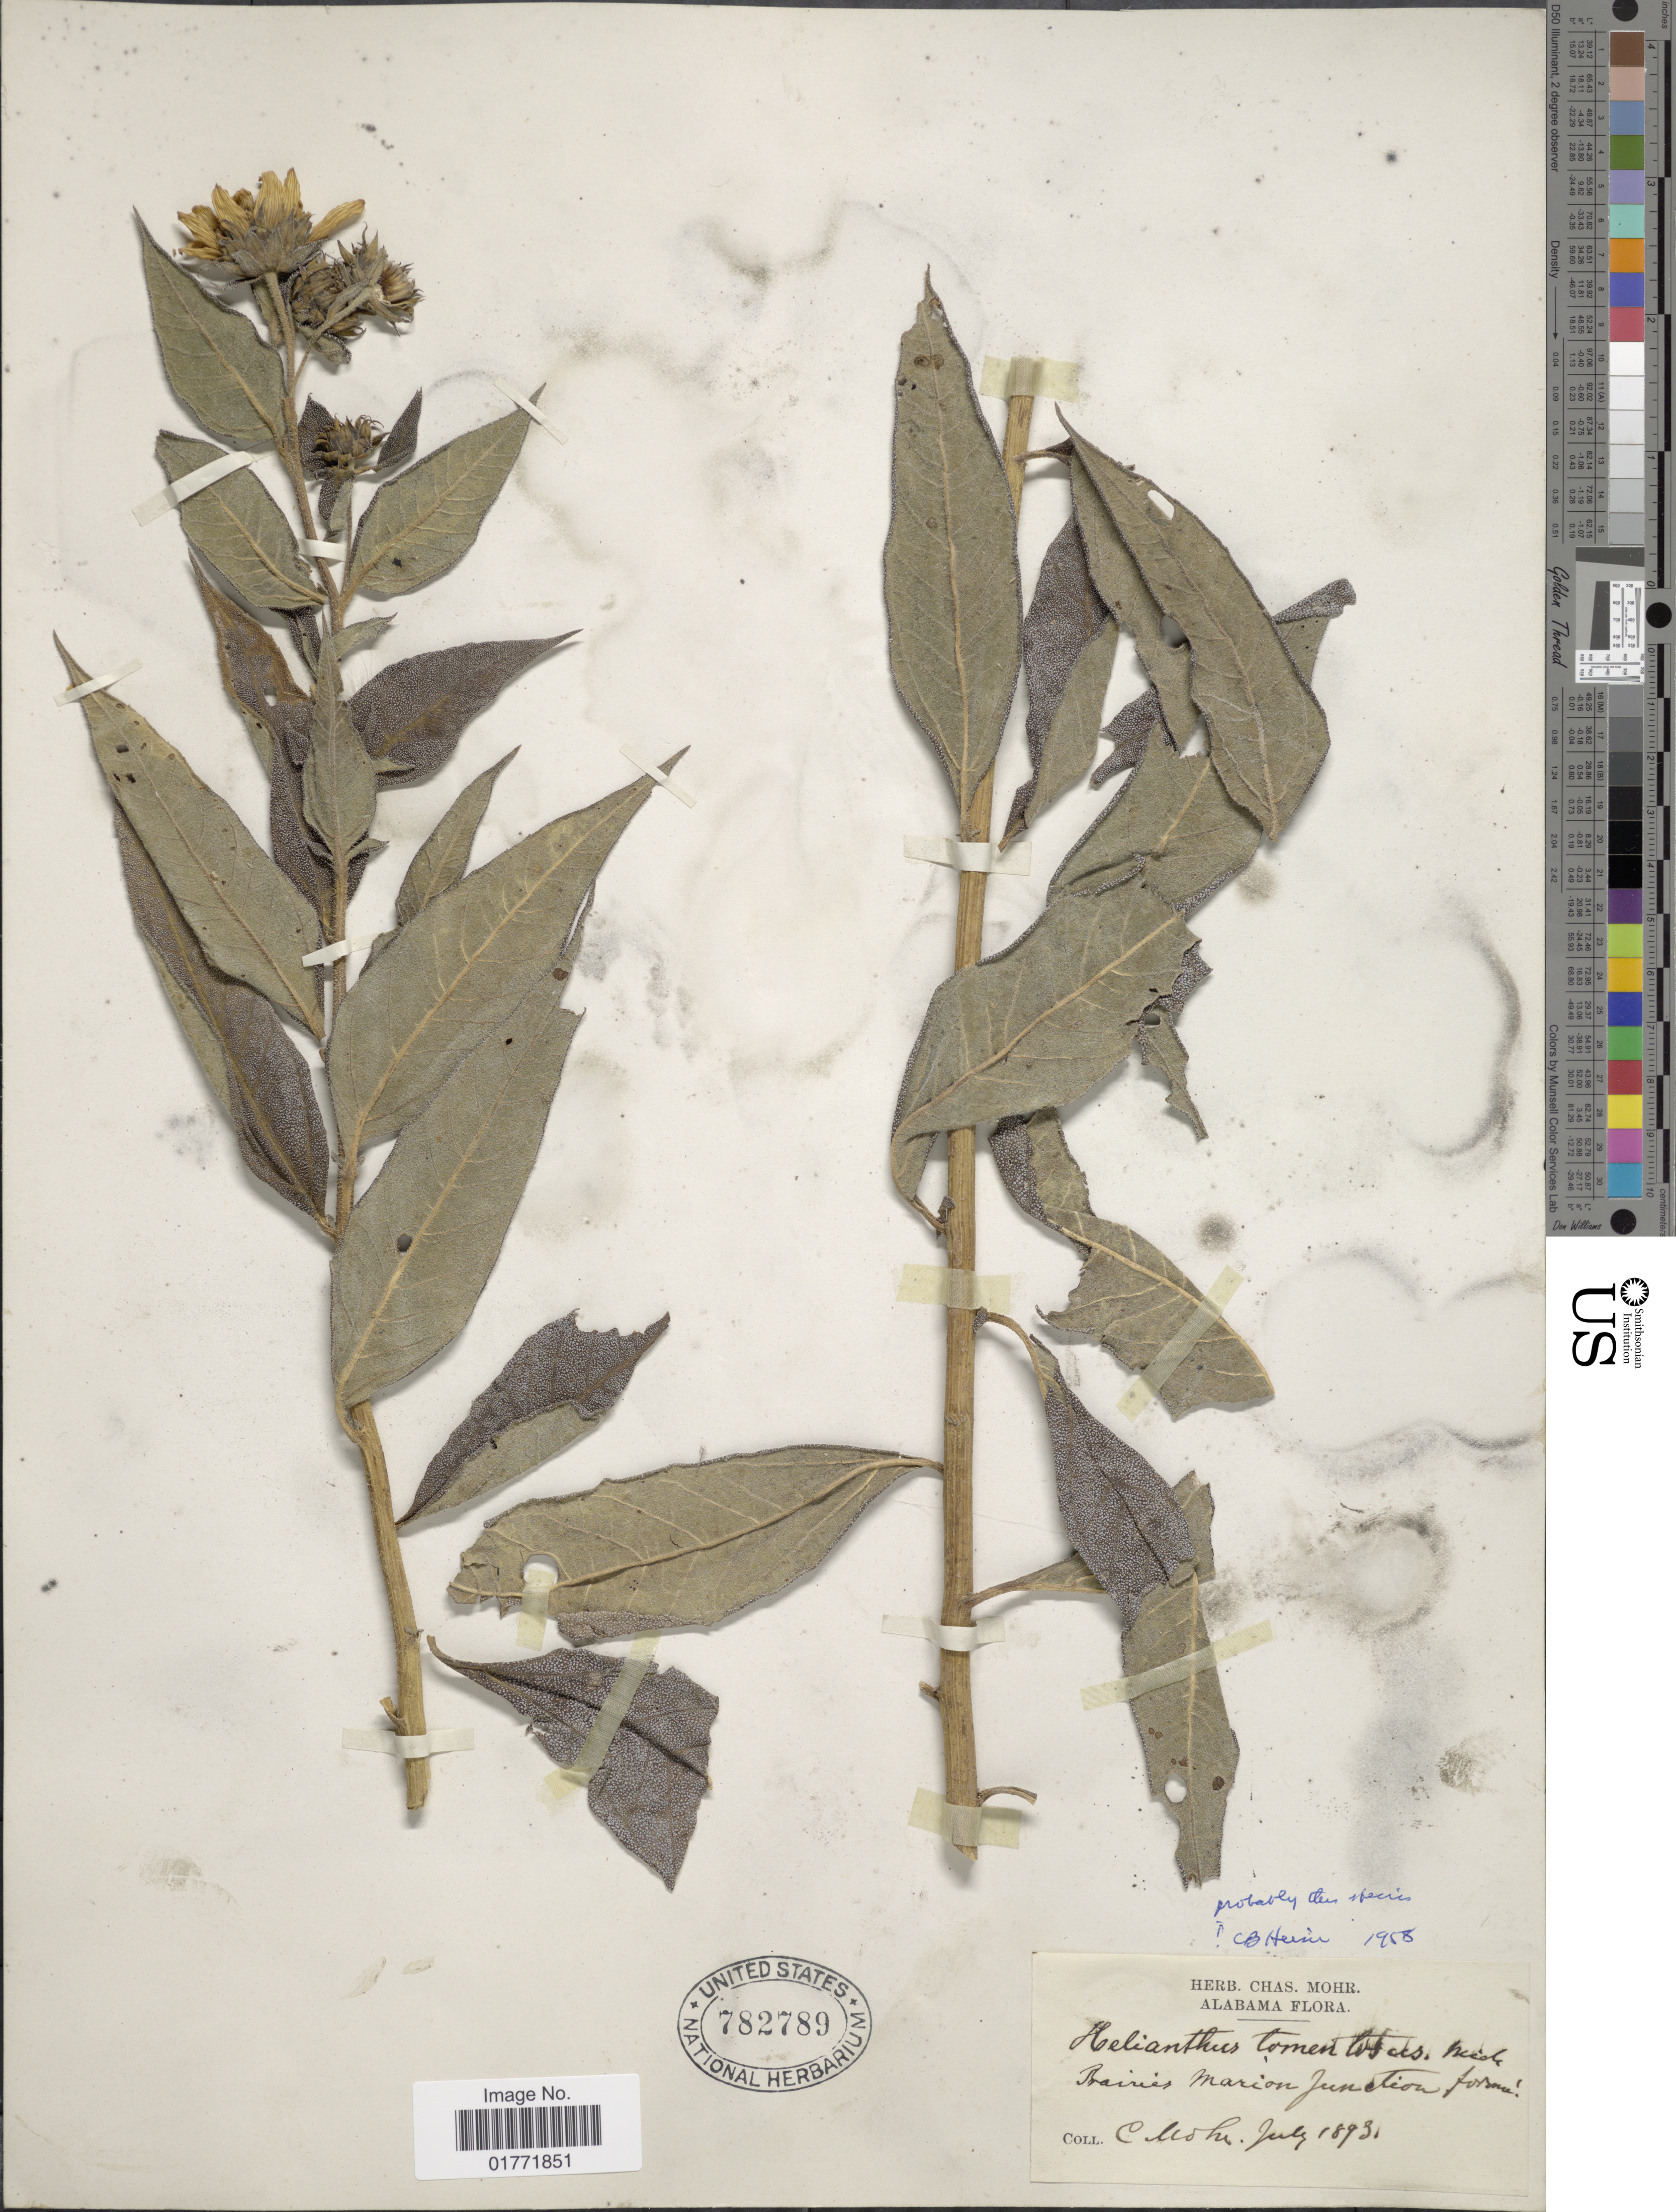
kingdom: Plantae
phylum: Tracheophyta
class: Magnoliopsida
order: Asterales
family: Asteraceae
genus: Helianthus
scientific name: Helianthus tomentosus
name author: Michx.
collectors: C. T. Mohr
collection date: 1893-07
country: United States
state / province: Alabama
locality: Prairies, Marion Junction.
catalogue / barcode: US 782789